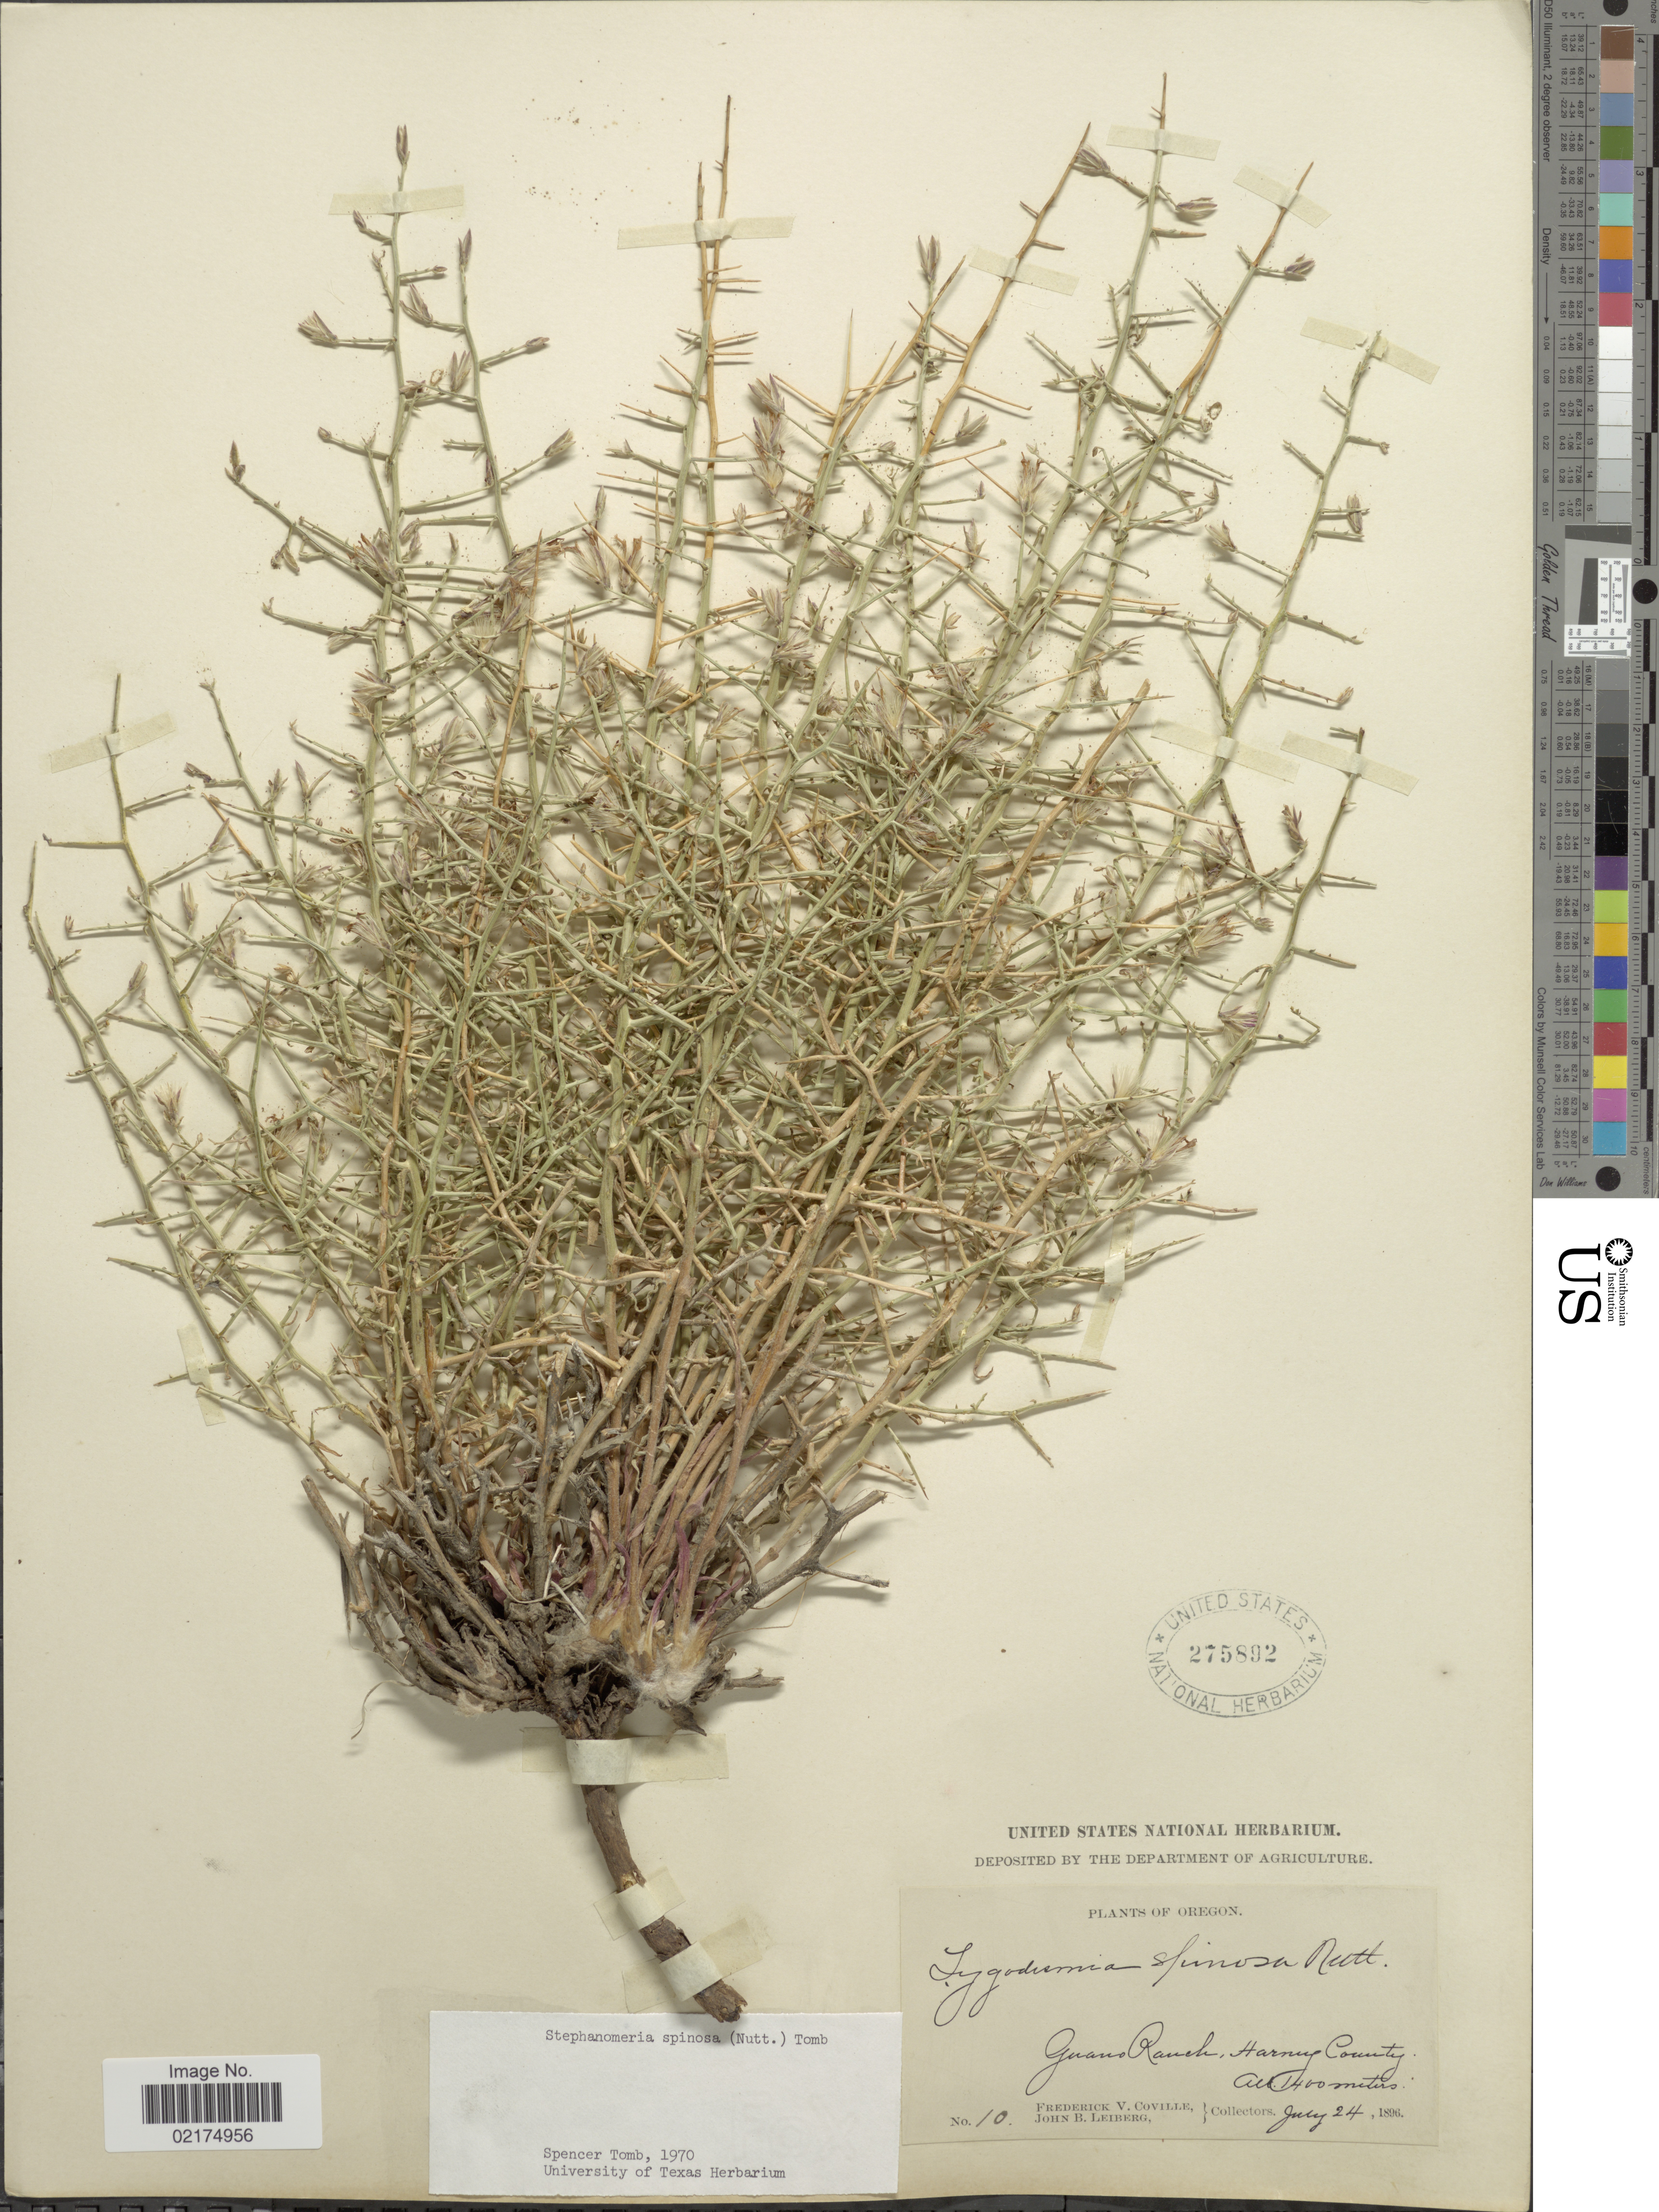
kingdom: Plantae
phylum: Tracheophyta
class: Magnoliopsida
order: Asterales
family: Asteraceae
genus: Pleiacanthus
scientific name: Pleiacanthus spinosus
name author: (Nutt.) Rydb.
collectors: F. V. Coville & J. B. Leiberg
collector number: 10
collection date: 1896-07-24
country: United States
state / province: Oregon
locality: Guano Ranch, Harning County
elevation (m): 1400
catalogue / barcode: US 275892